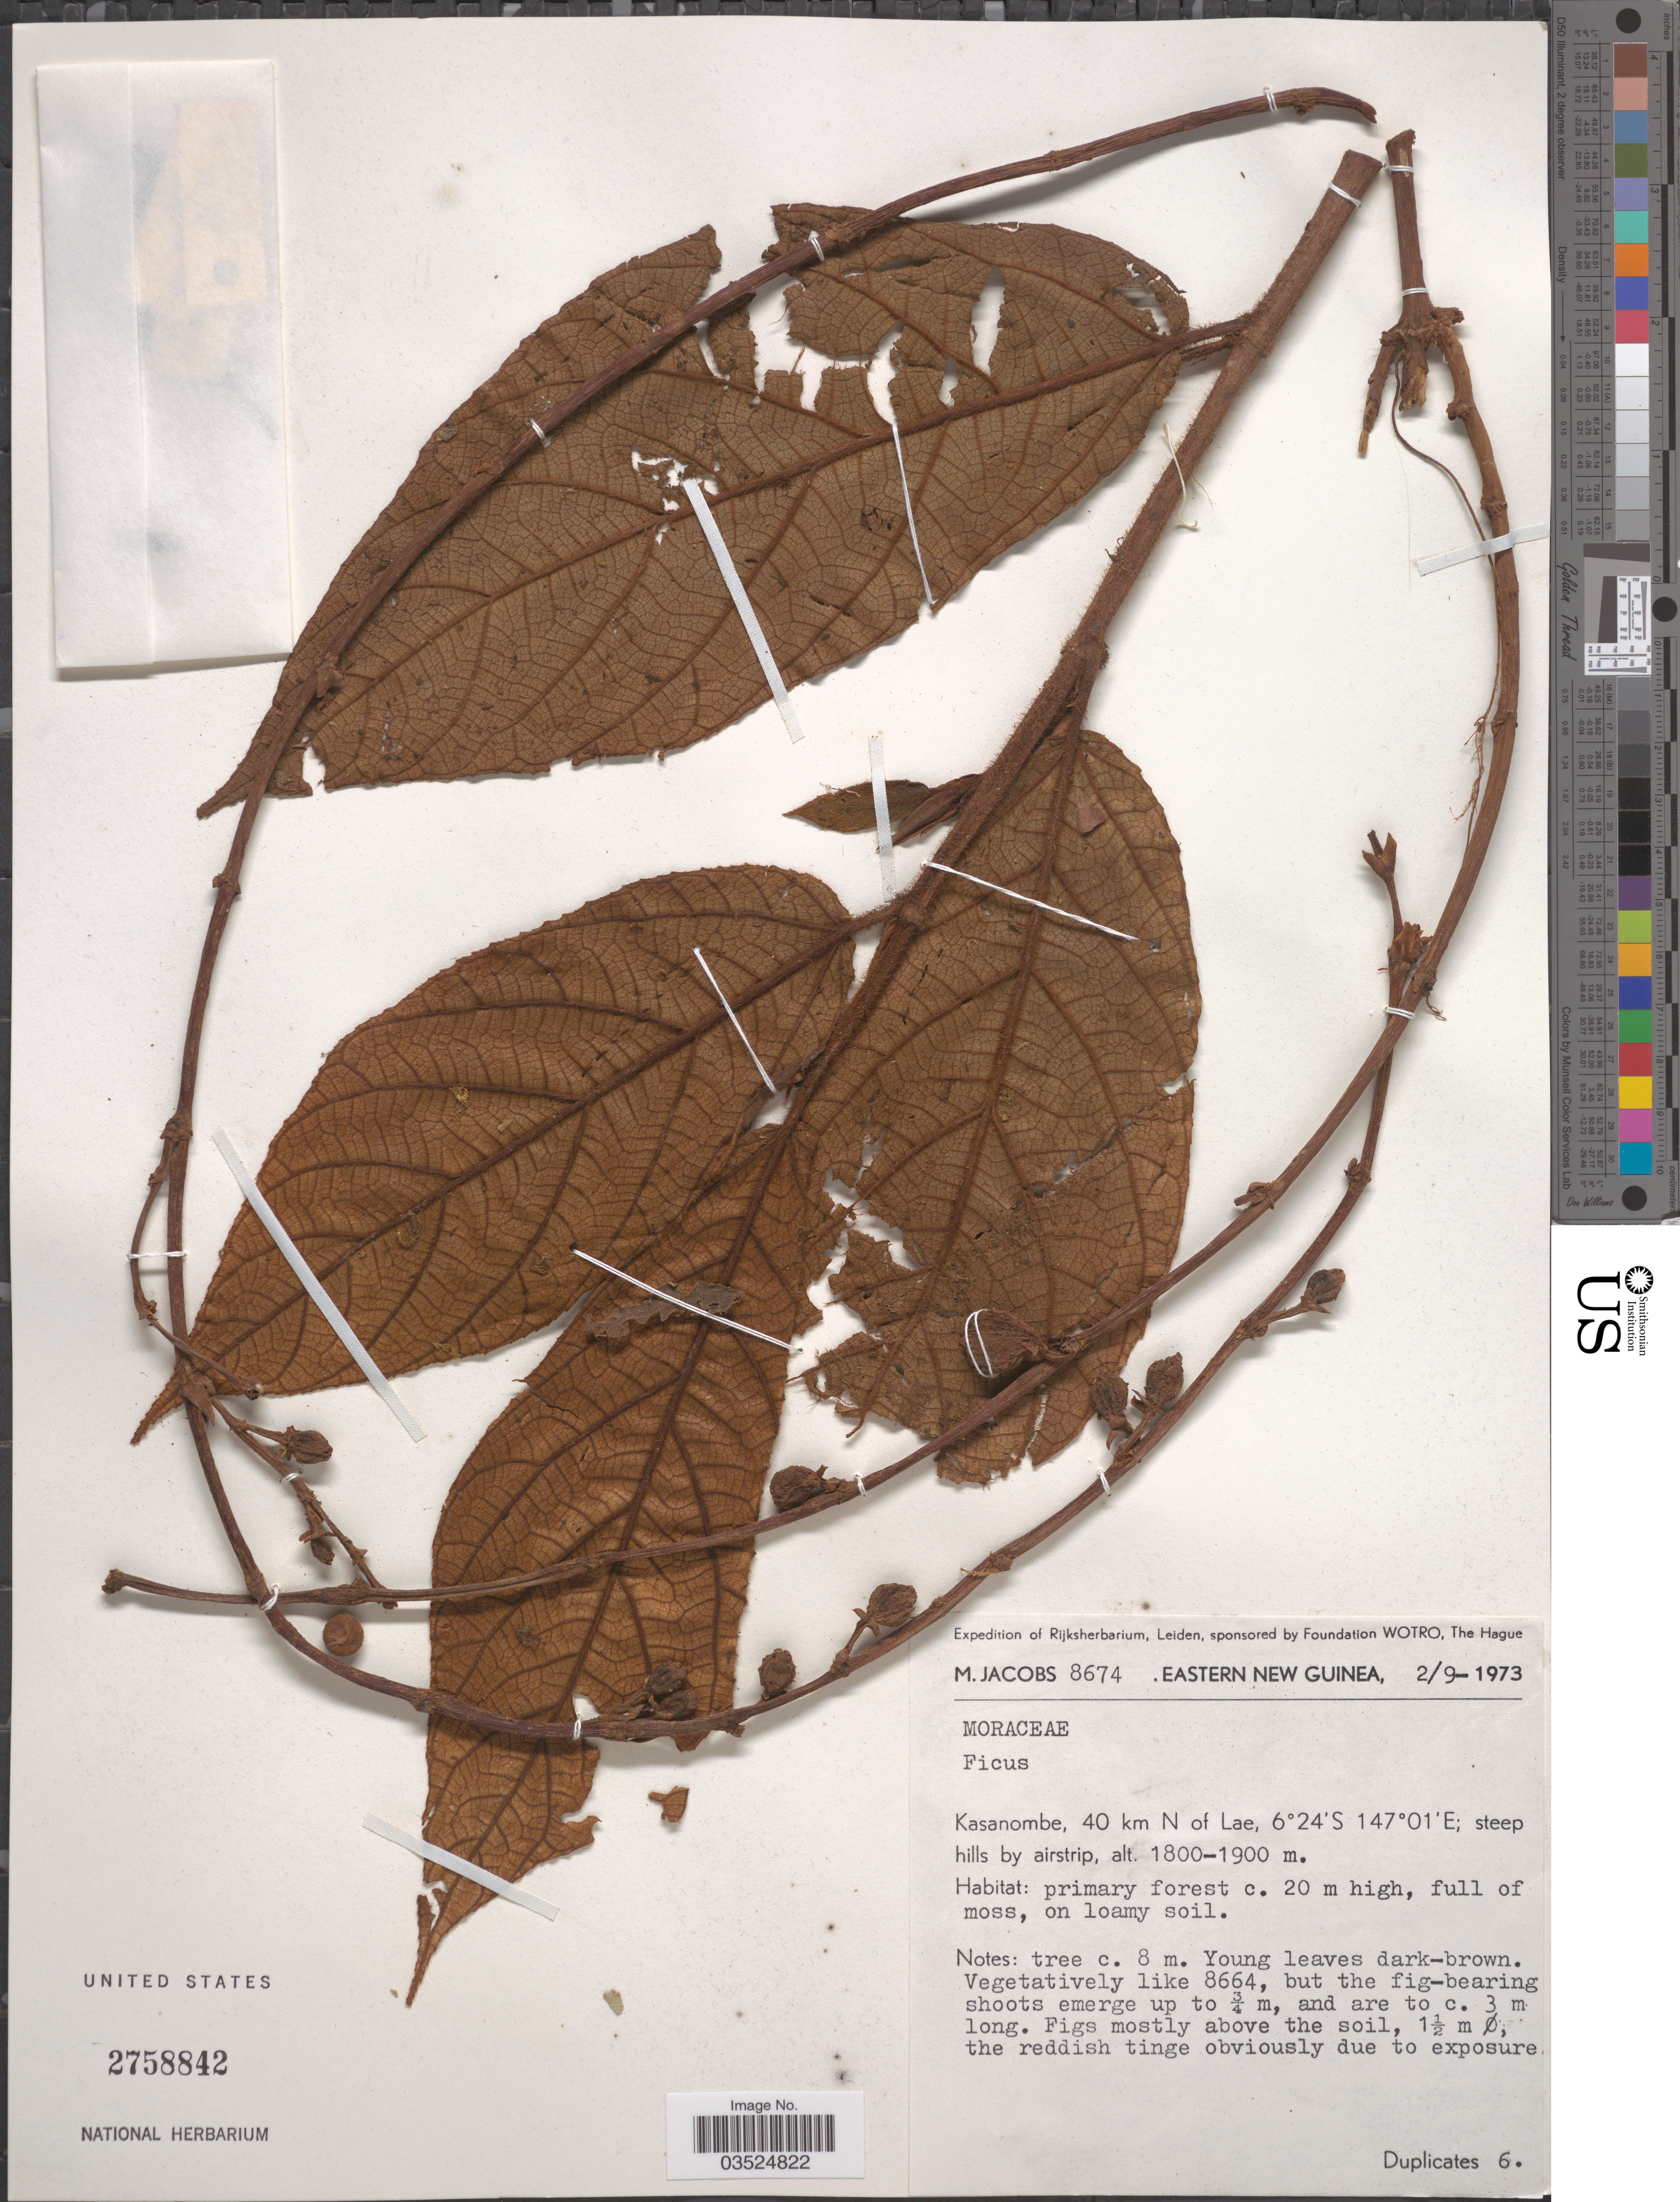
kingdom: Plantae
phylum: Tracheophyta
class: Magnoliopsida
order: Rosales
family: Moraceae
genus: Ficus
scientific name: Ficus sp.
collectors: M. Jacobs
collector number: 8674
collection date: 1973-09-02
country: Papua New Guinea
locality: Eastern New Guinea. Kasanombe, 40 km N of Lae, steep hills by airstrip.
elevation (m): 1800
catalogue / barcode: US 2758842